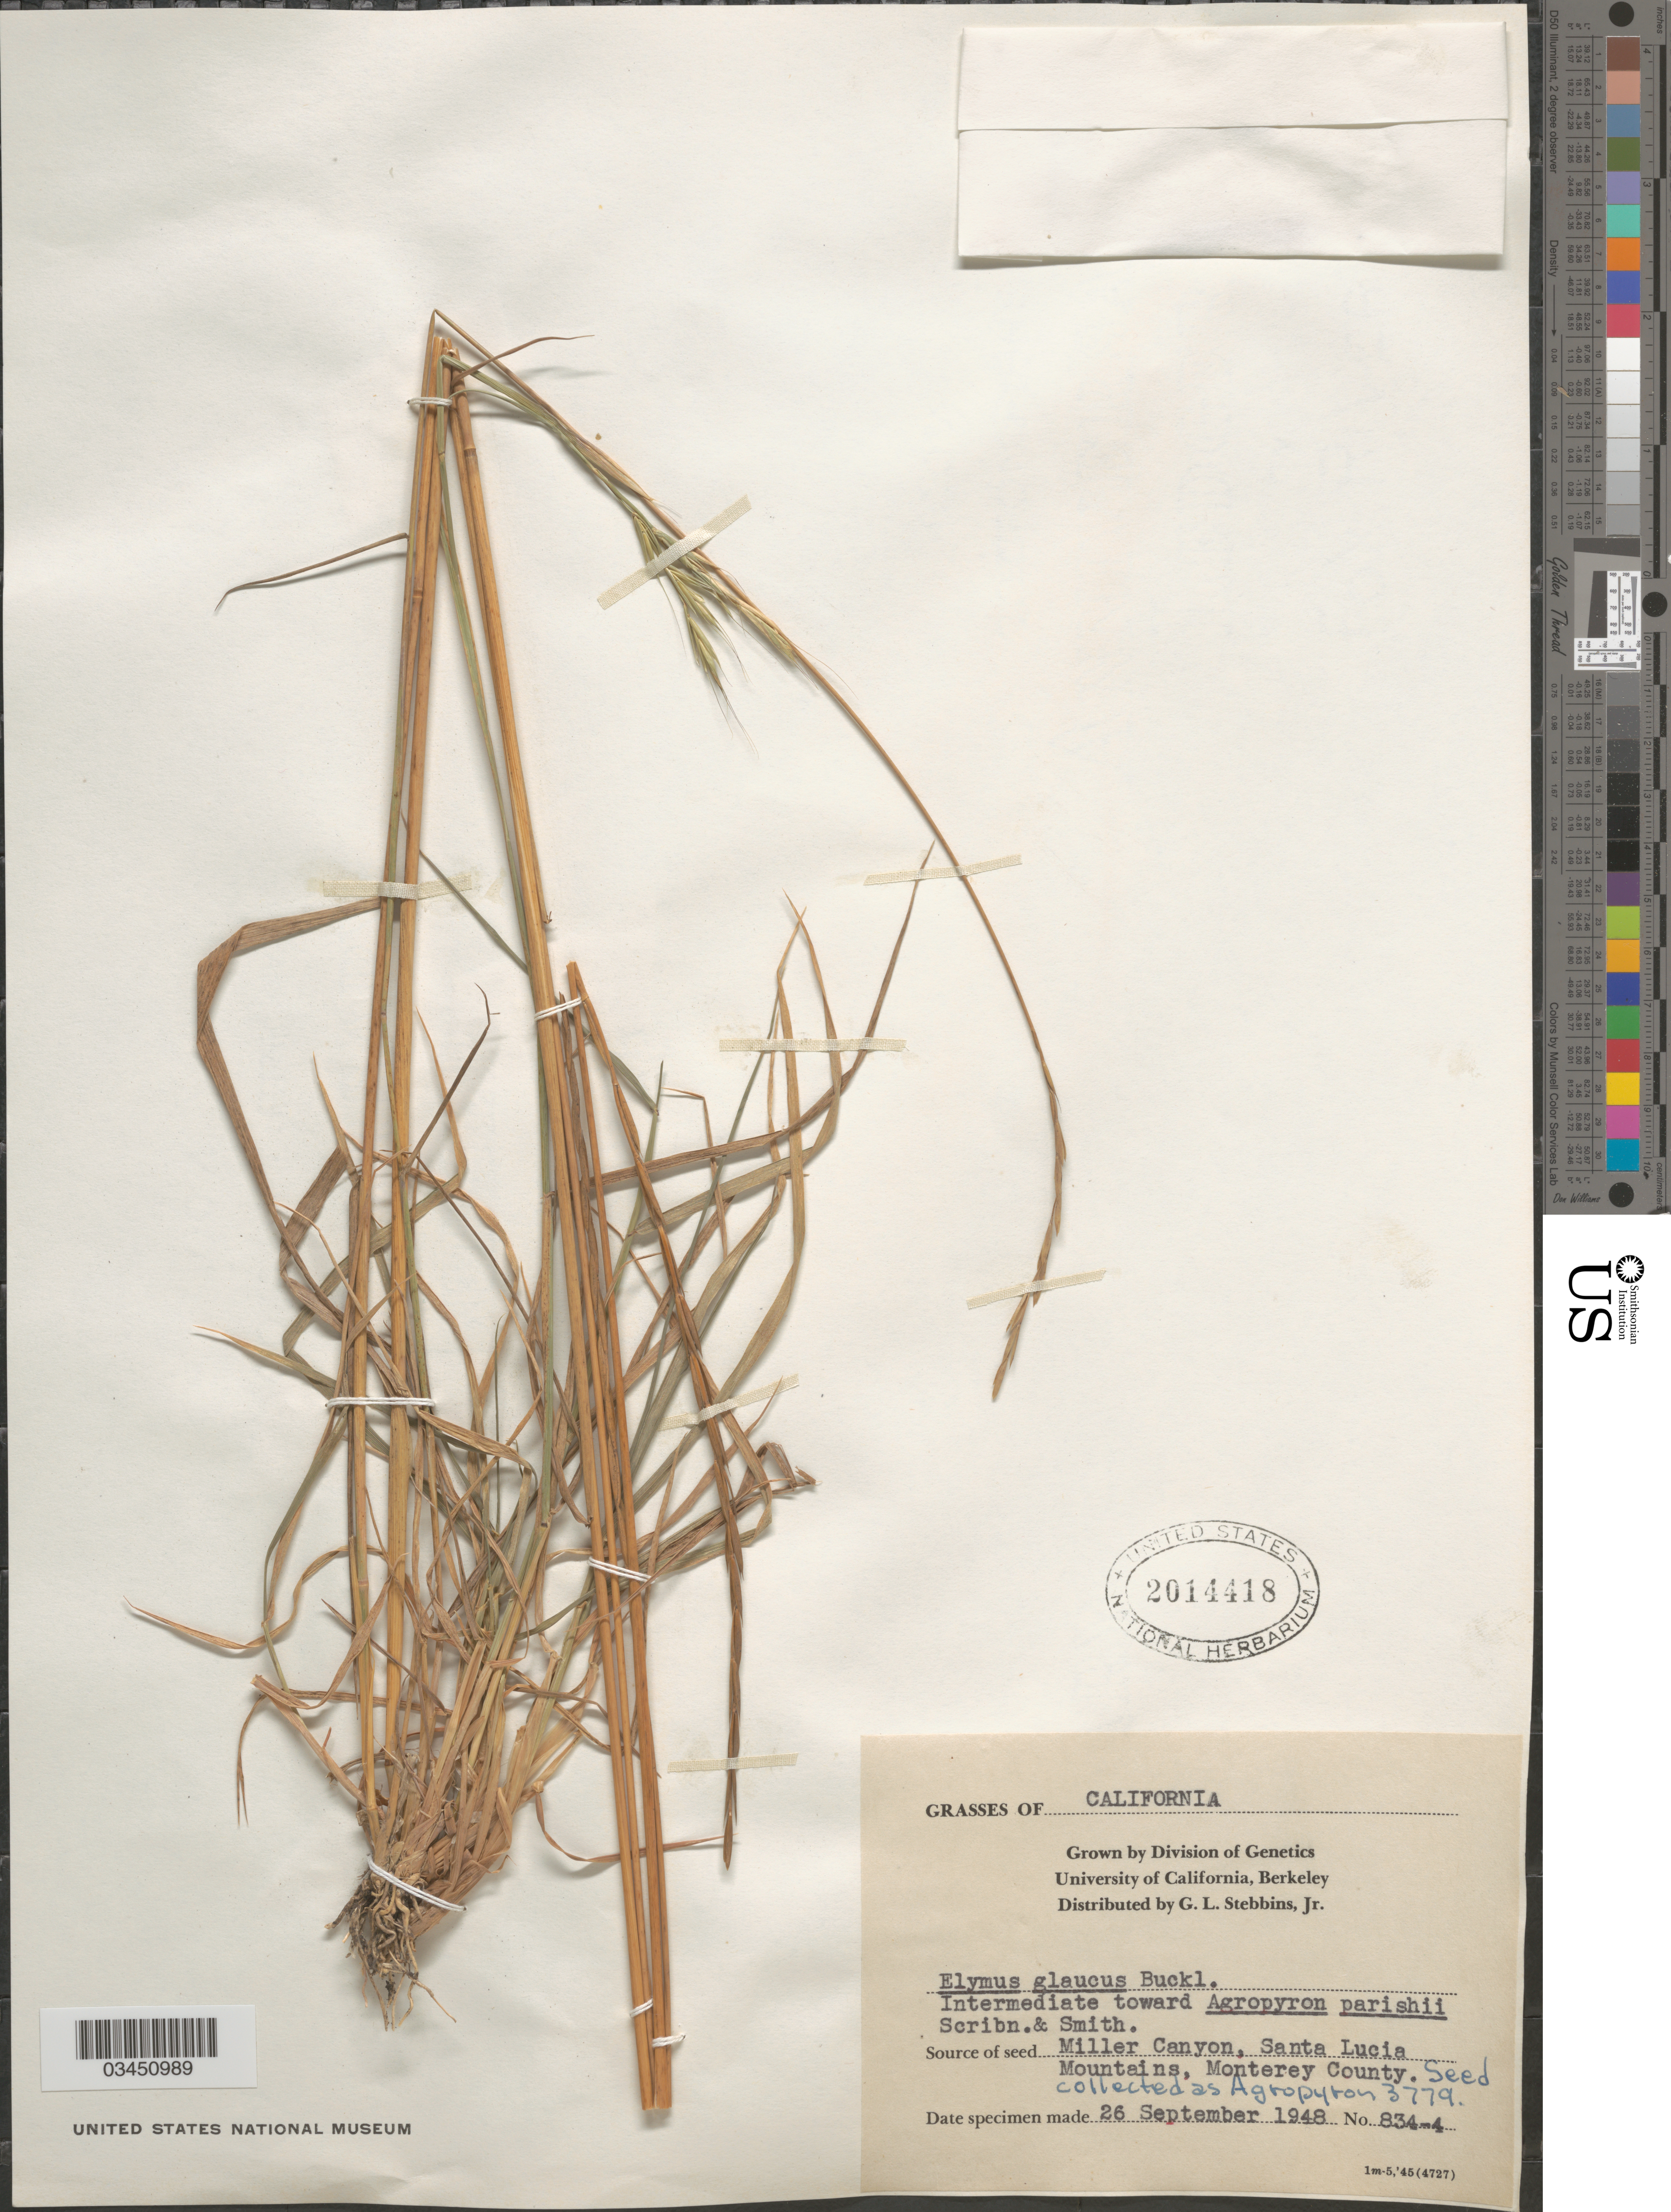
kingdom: Plantae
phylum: Tracheophyta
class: Liliopsida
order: Poales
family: Poaceae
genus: Elymus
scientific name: Elymus glaucus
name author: Buckley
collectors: G. L. Stebbins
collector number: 834-4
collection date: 1948-09-26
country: United States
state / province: California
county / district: Alameda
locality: University of California, Berkeley.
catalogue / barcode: US 2014418